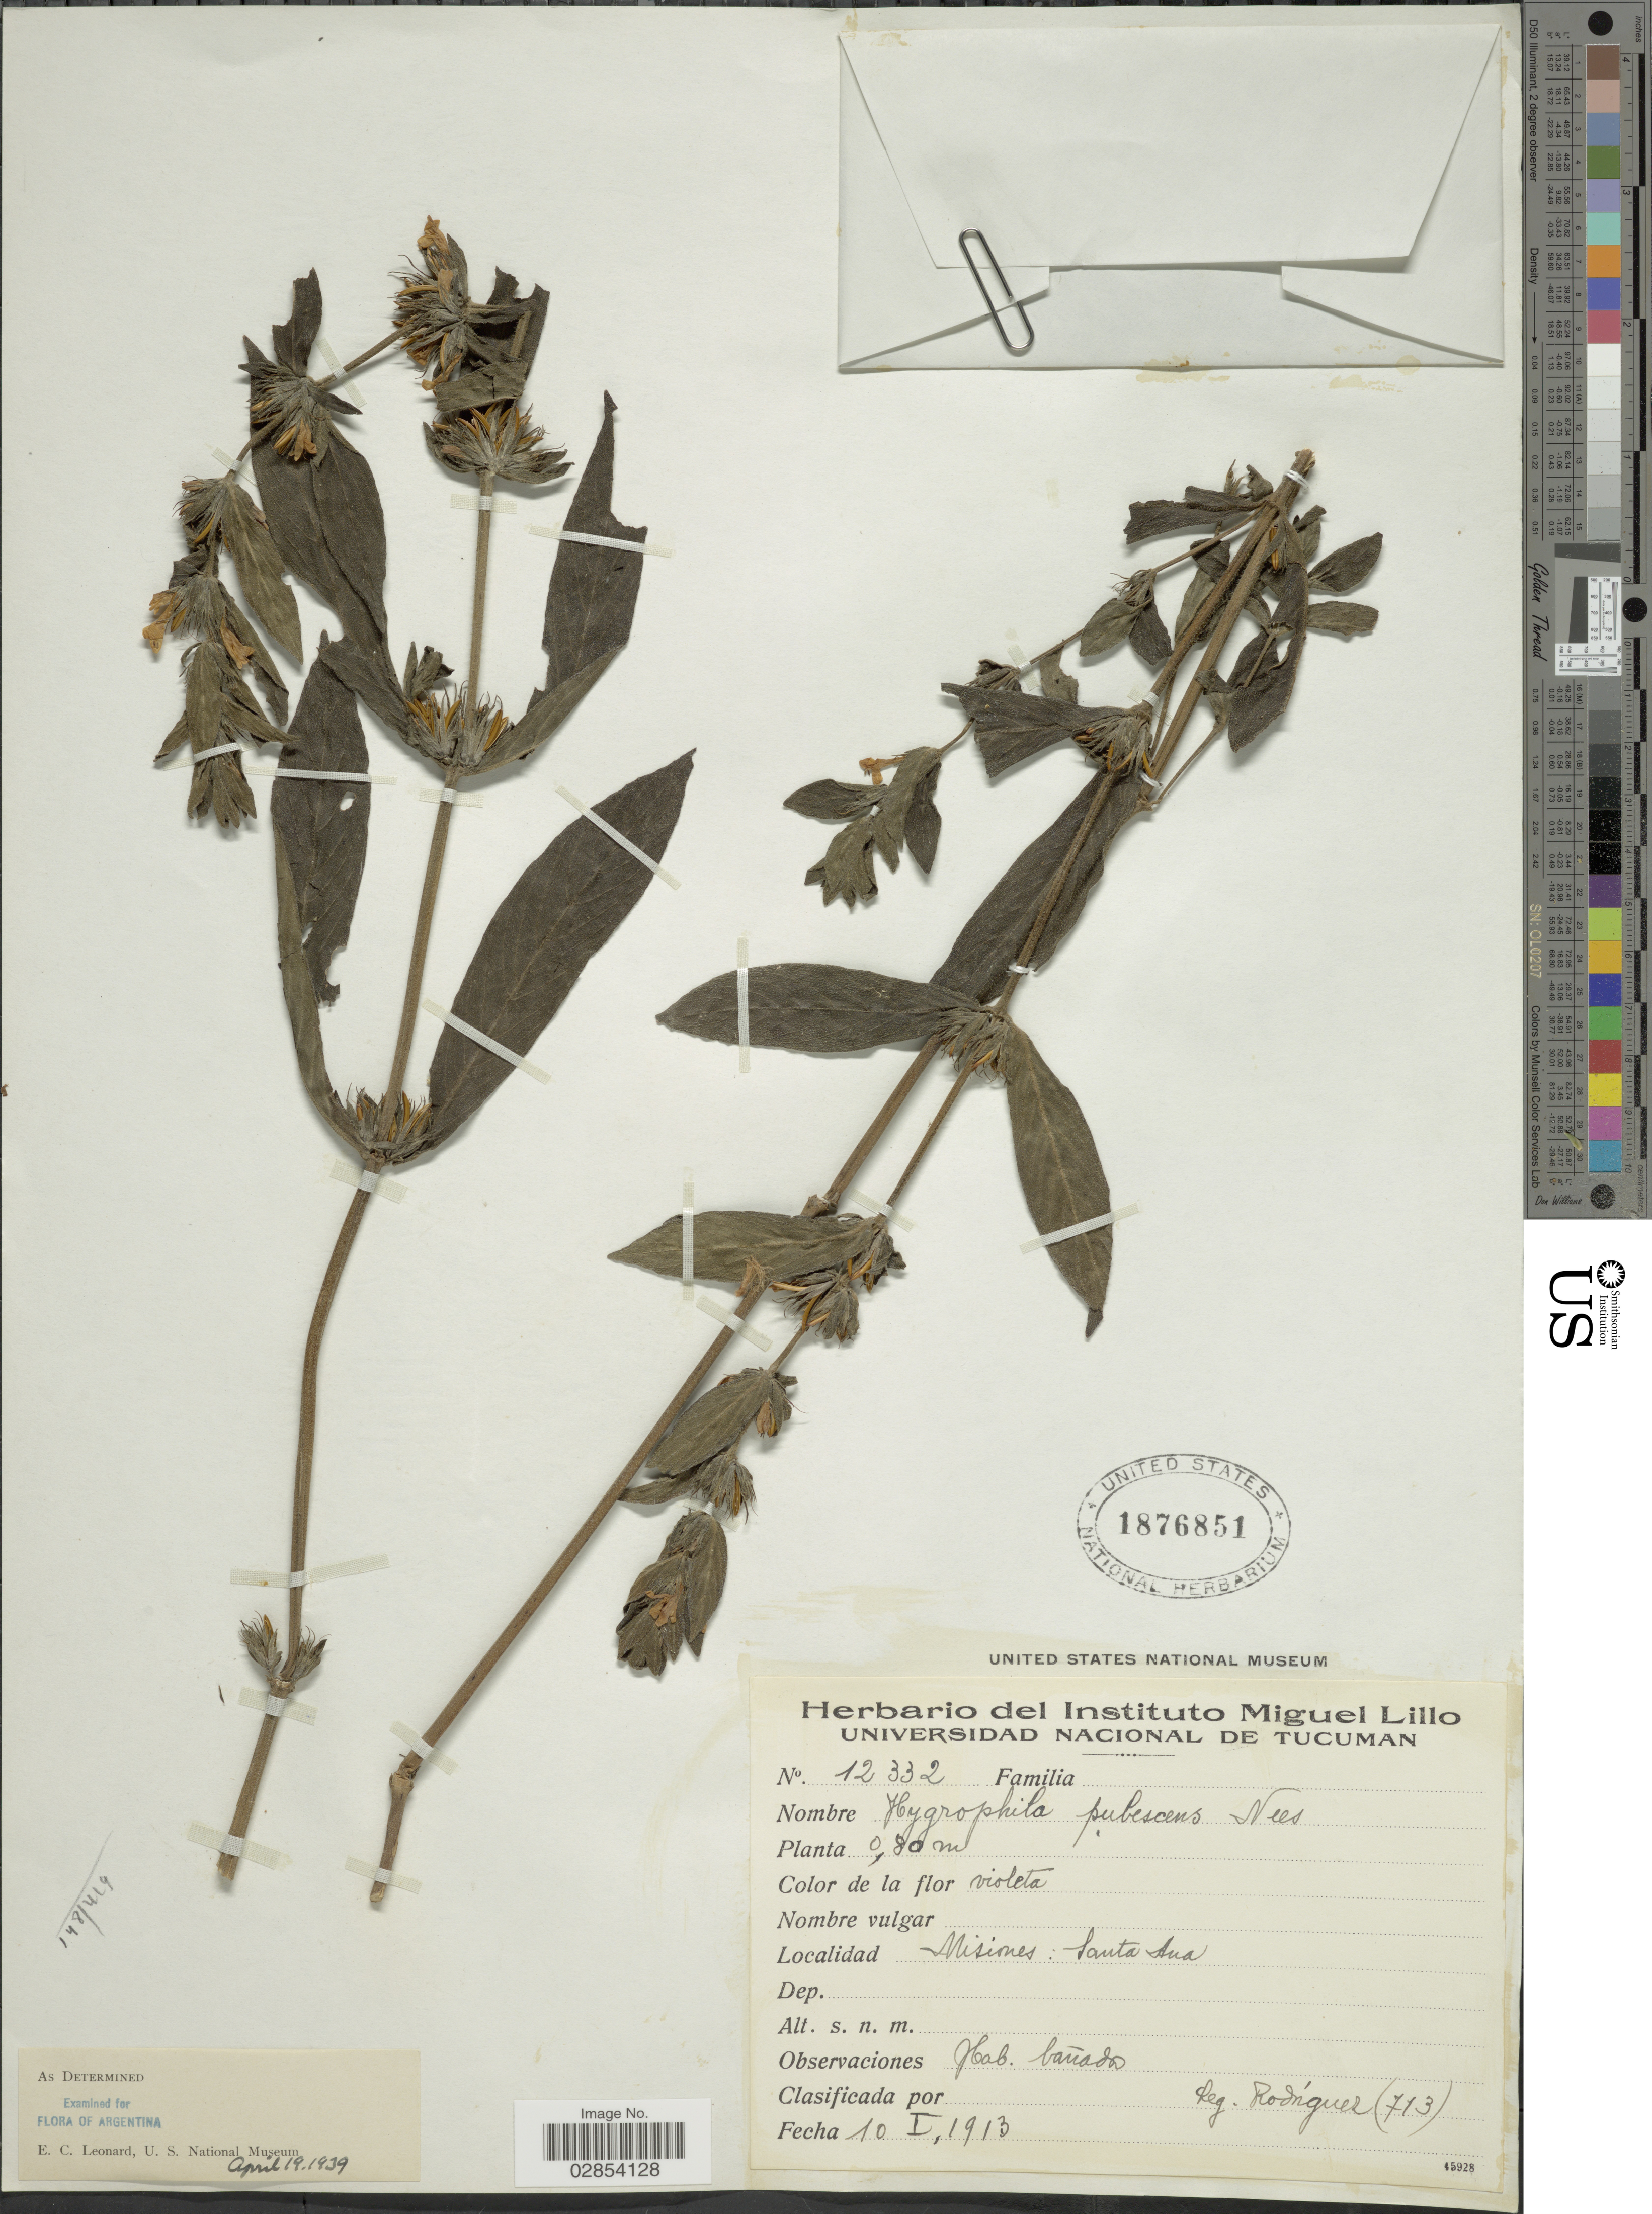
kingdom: Plantae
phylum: Tracheophyta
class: Magnoliopsida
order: Lamiales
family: Acanthaceae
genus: Hygrophila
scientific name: Hygrophila pubescens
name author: Nees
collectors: Rodriguez, --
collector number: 713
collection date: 1913-01-10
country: Argentina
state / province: Misiones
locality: Santa Ana.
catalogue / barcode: US 1876851